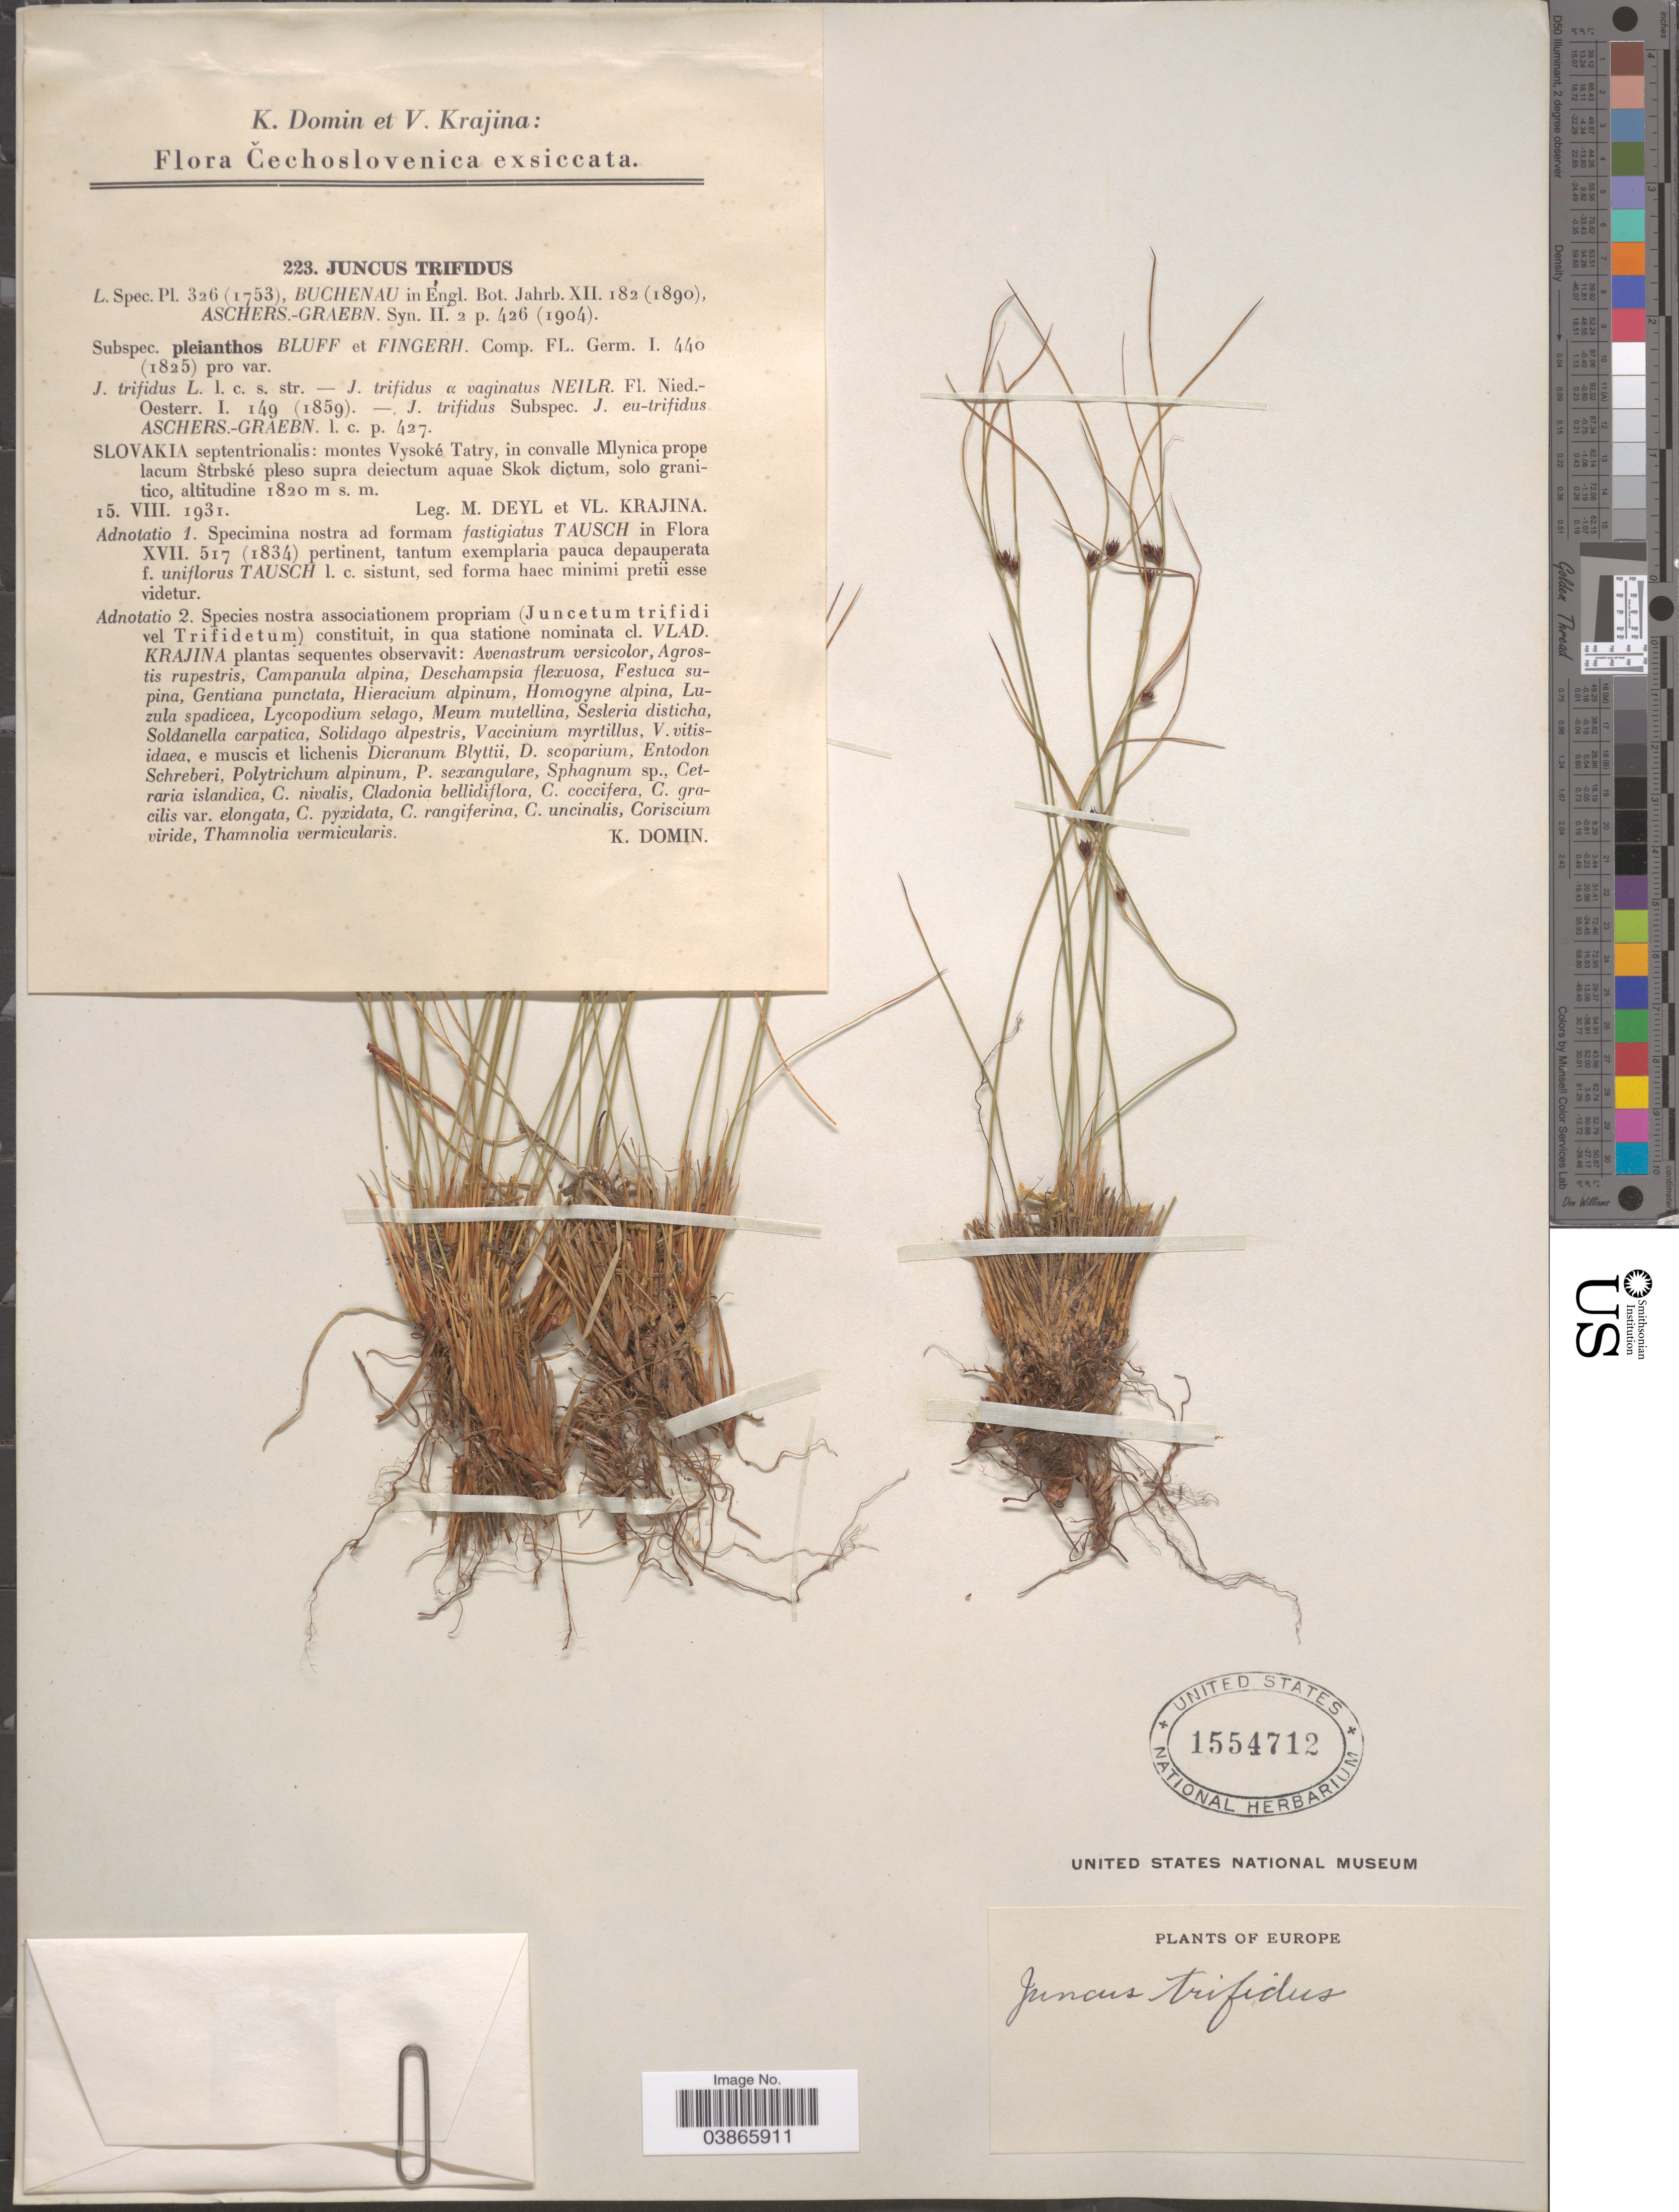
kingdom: Plantae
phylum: Tracheophyta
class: Liliopsida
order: Poales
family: Juncaceae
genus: Juncus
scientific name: Juncus trifidus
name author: L.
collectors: M. Deyl & V. J. Krajina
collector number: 223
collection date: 1931-08-15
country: Slovakia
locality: Slovakia septentrionalis: montes Vysoké Tatry, in convalle Mlynica prope lacum Štrbské pleso supra deiectum aquae Skok dictum.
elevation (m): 1820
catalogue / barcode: US 1554712